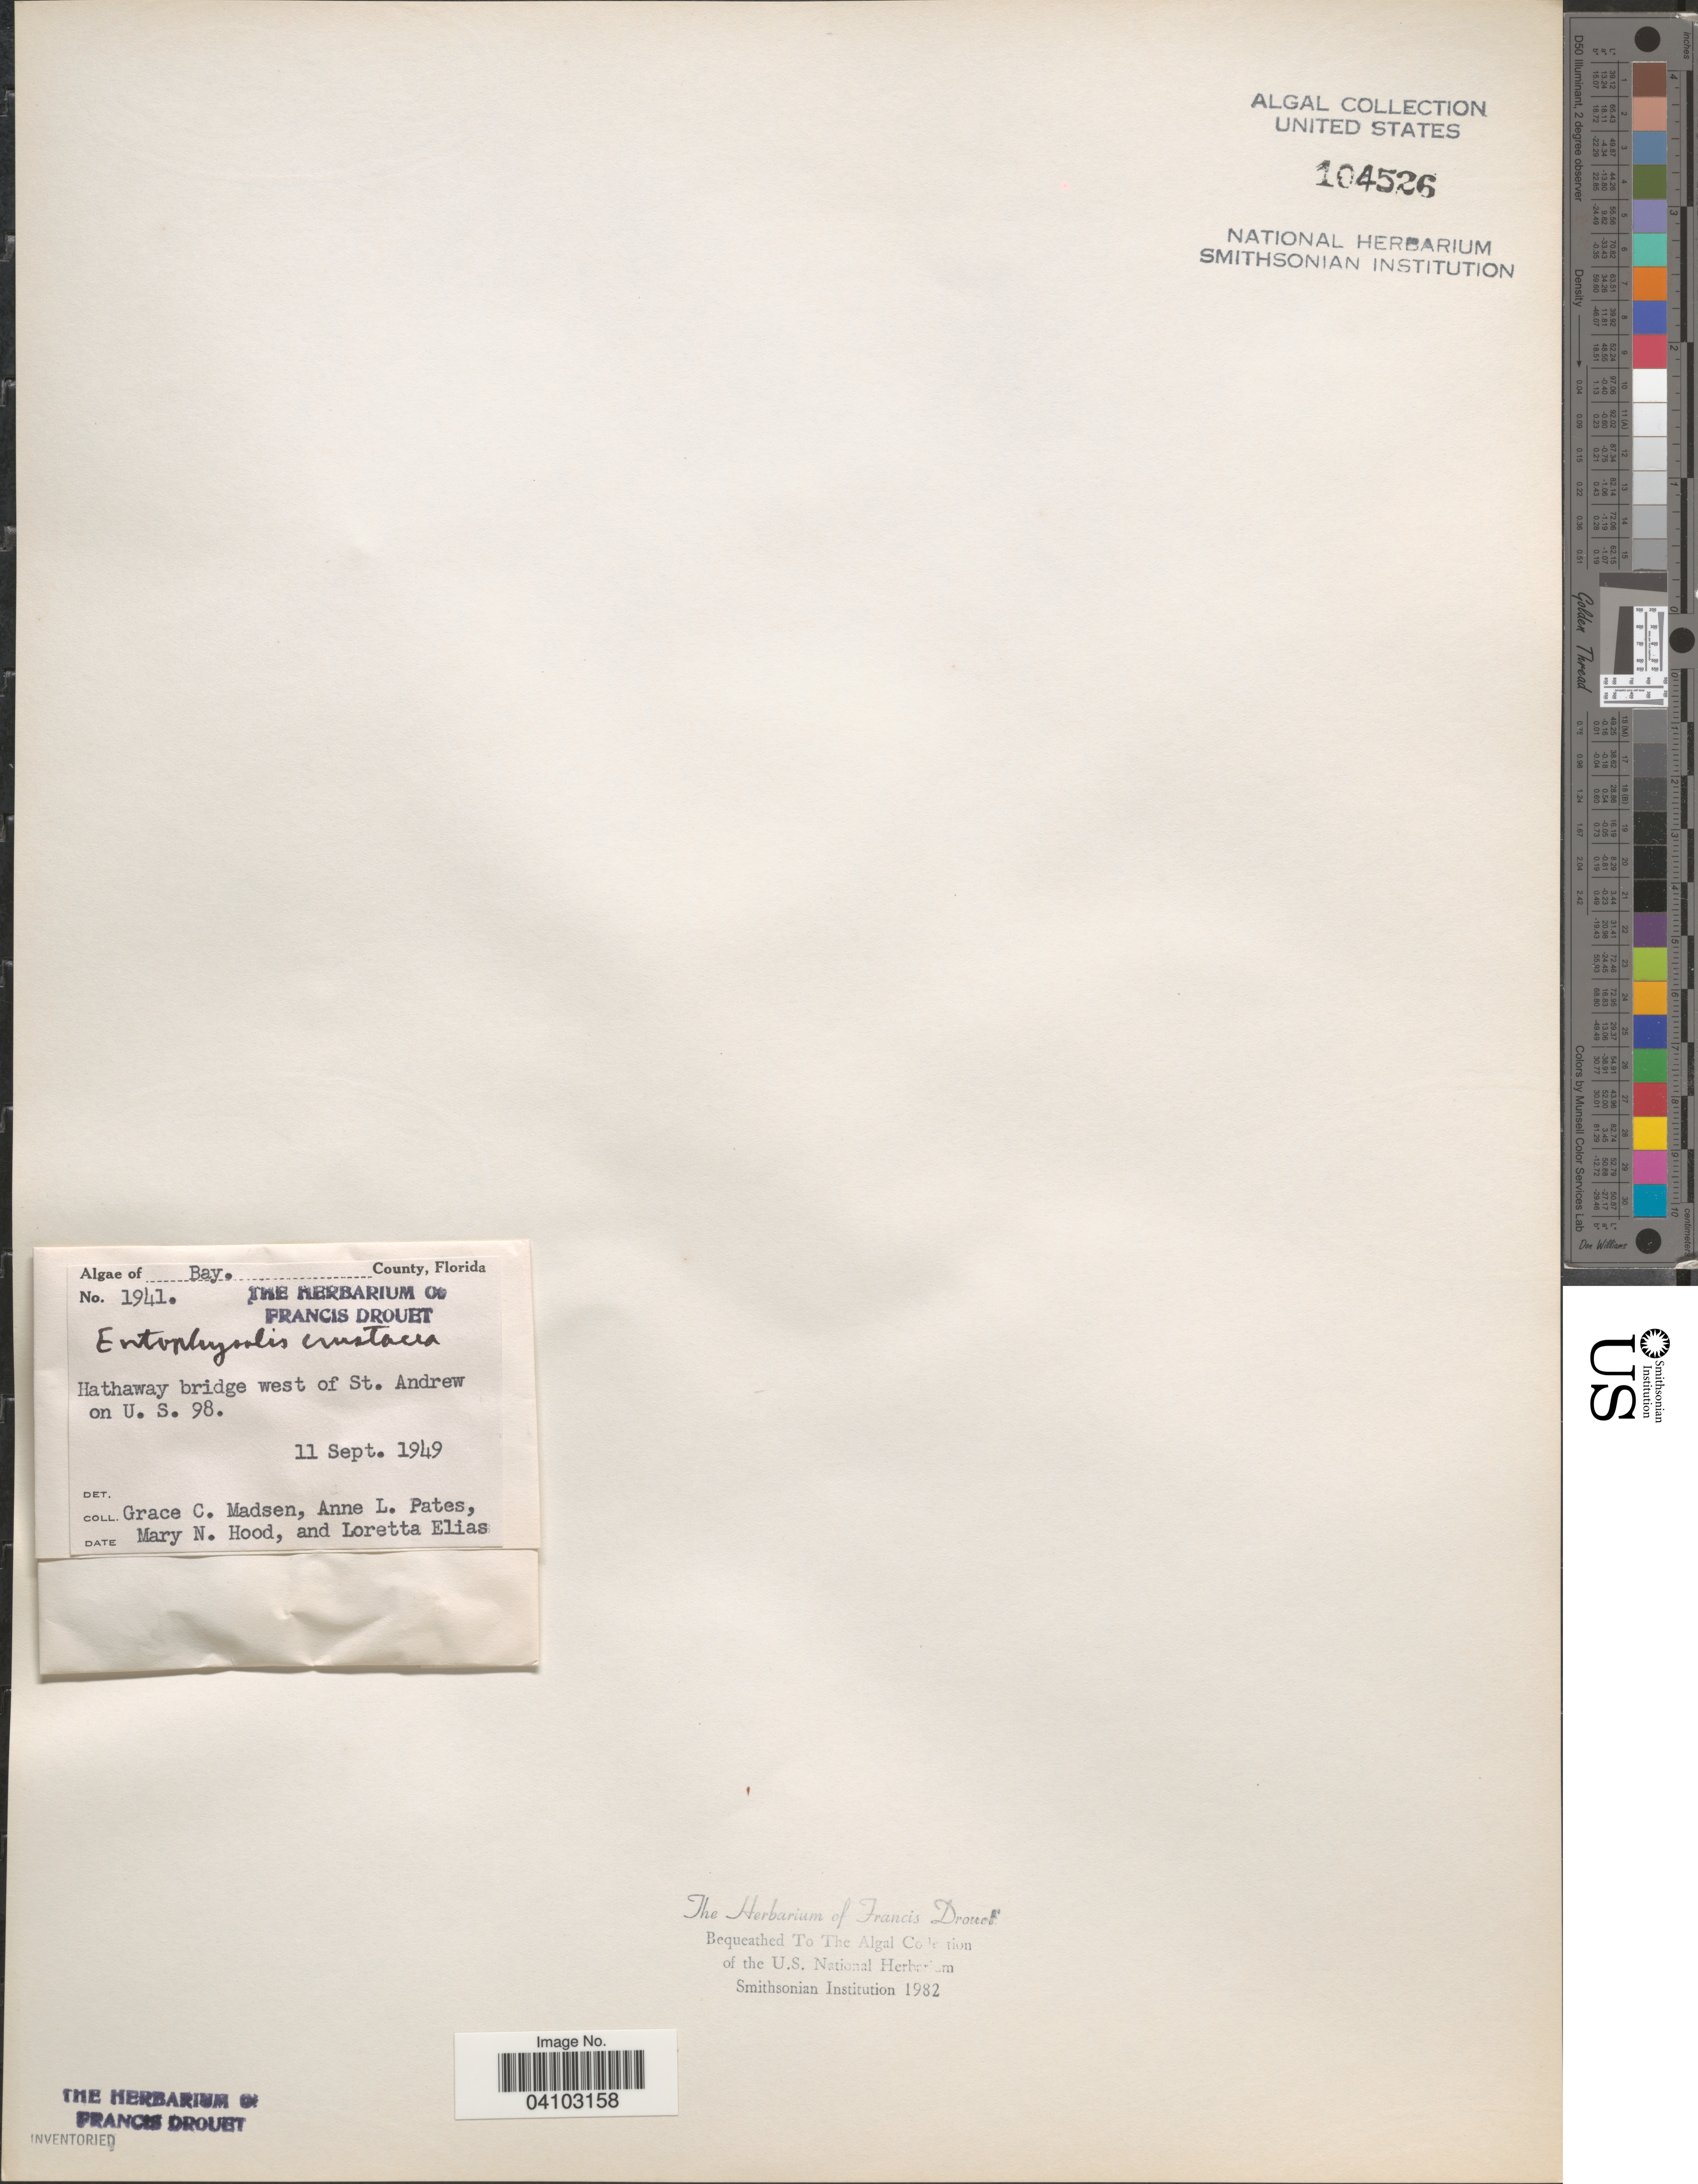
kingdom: Bacteria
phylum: Cyanobacteria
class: Cyanobacteriia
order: Cyanobacteriales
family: Chroococcaceae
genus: Entophysalis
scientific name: Entophysalis crustacea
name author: (J. Agardh) F.E. Drouet & W.A. Daily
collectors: G. Madsen, A. Pates, M. Hood & L. Elias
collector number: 1941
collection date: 1949-09-11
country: United States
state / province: Florida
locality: Bay. County. Hathaway bridge west of St. Andrew on U. S. 98.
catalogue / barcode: US 104526